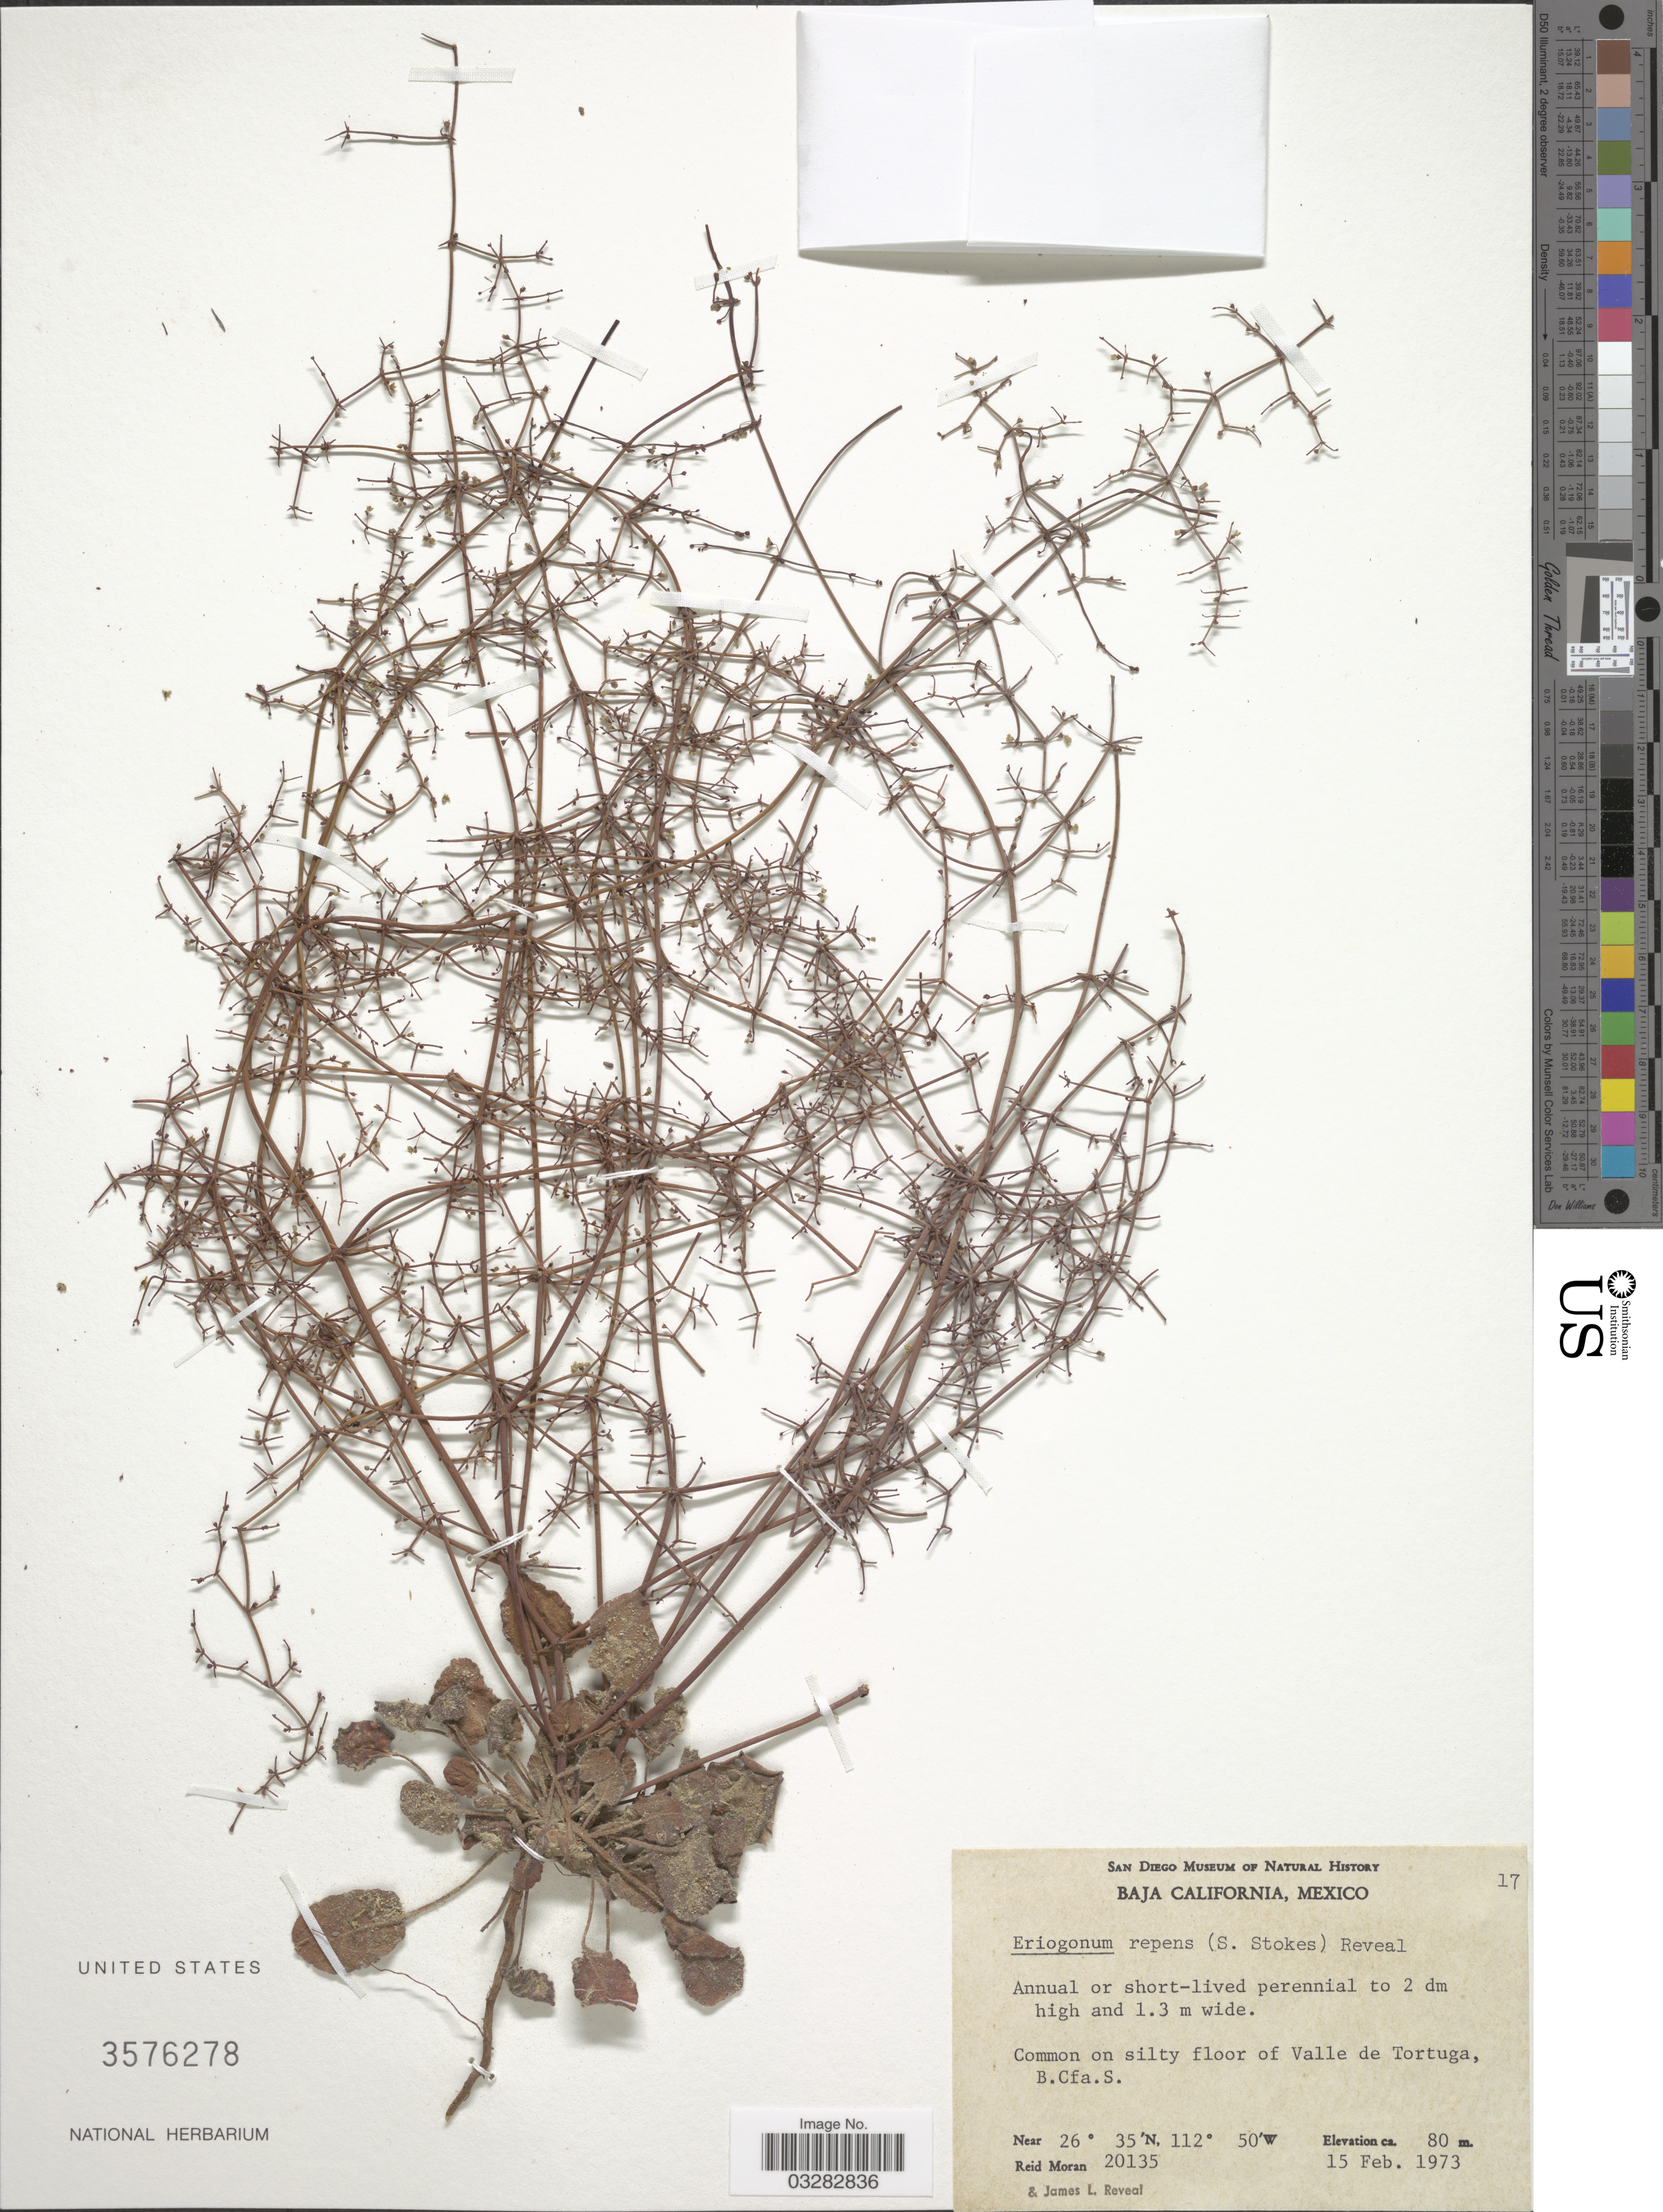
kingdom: Plantae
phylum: Tracheophyta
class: Magnoliopsida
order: Caryophyllales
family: Polygonaceae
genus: Eriogonum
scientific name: Eriogonum repens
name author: (S. Stokes) Reveal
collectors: R. V. Moran & J. L. Reveal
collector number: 20135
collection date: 1973-02-15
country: Mexico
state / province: Baja California Sur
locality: Valle de Tortuga.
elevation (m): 80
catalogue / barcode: US 3576278